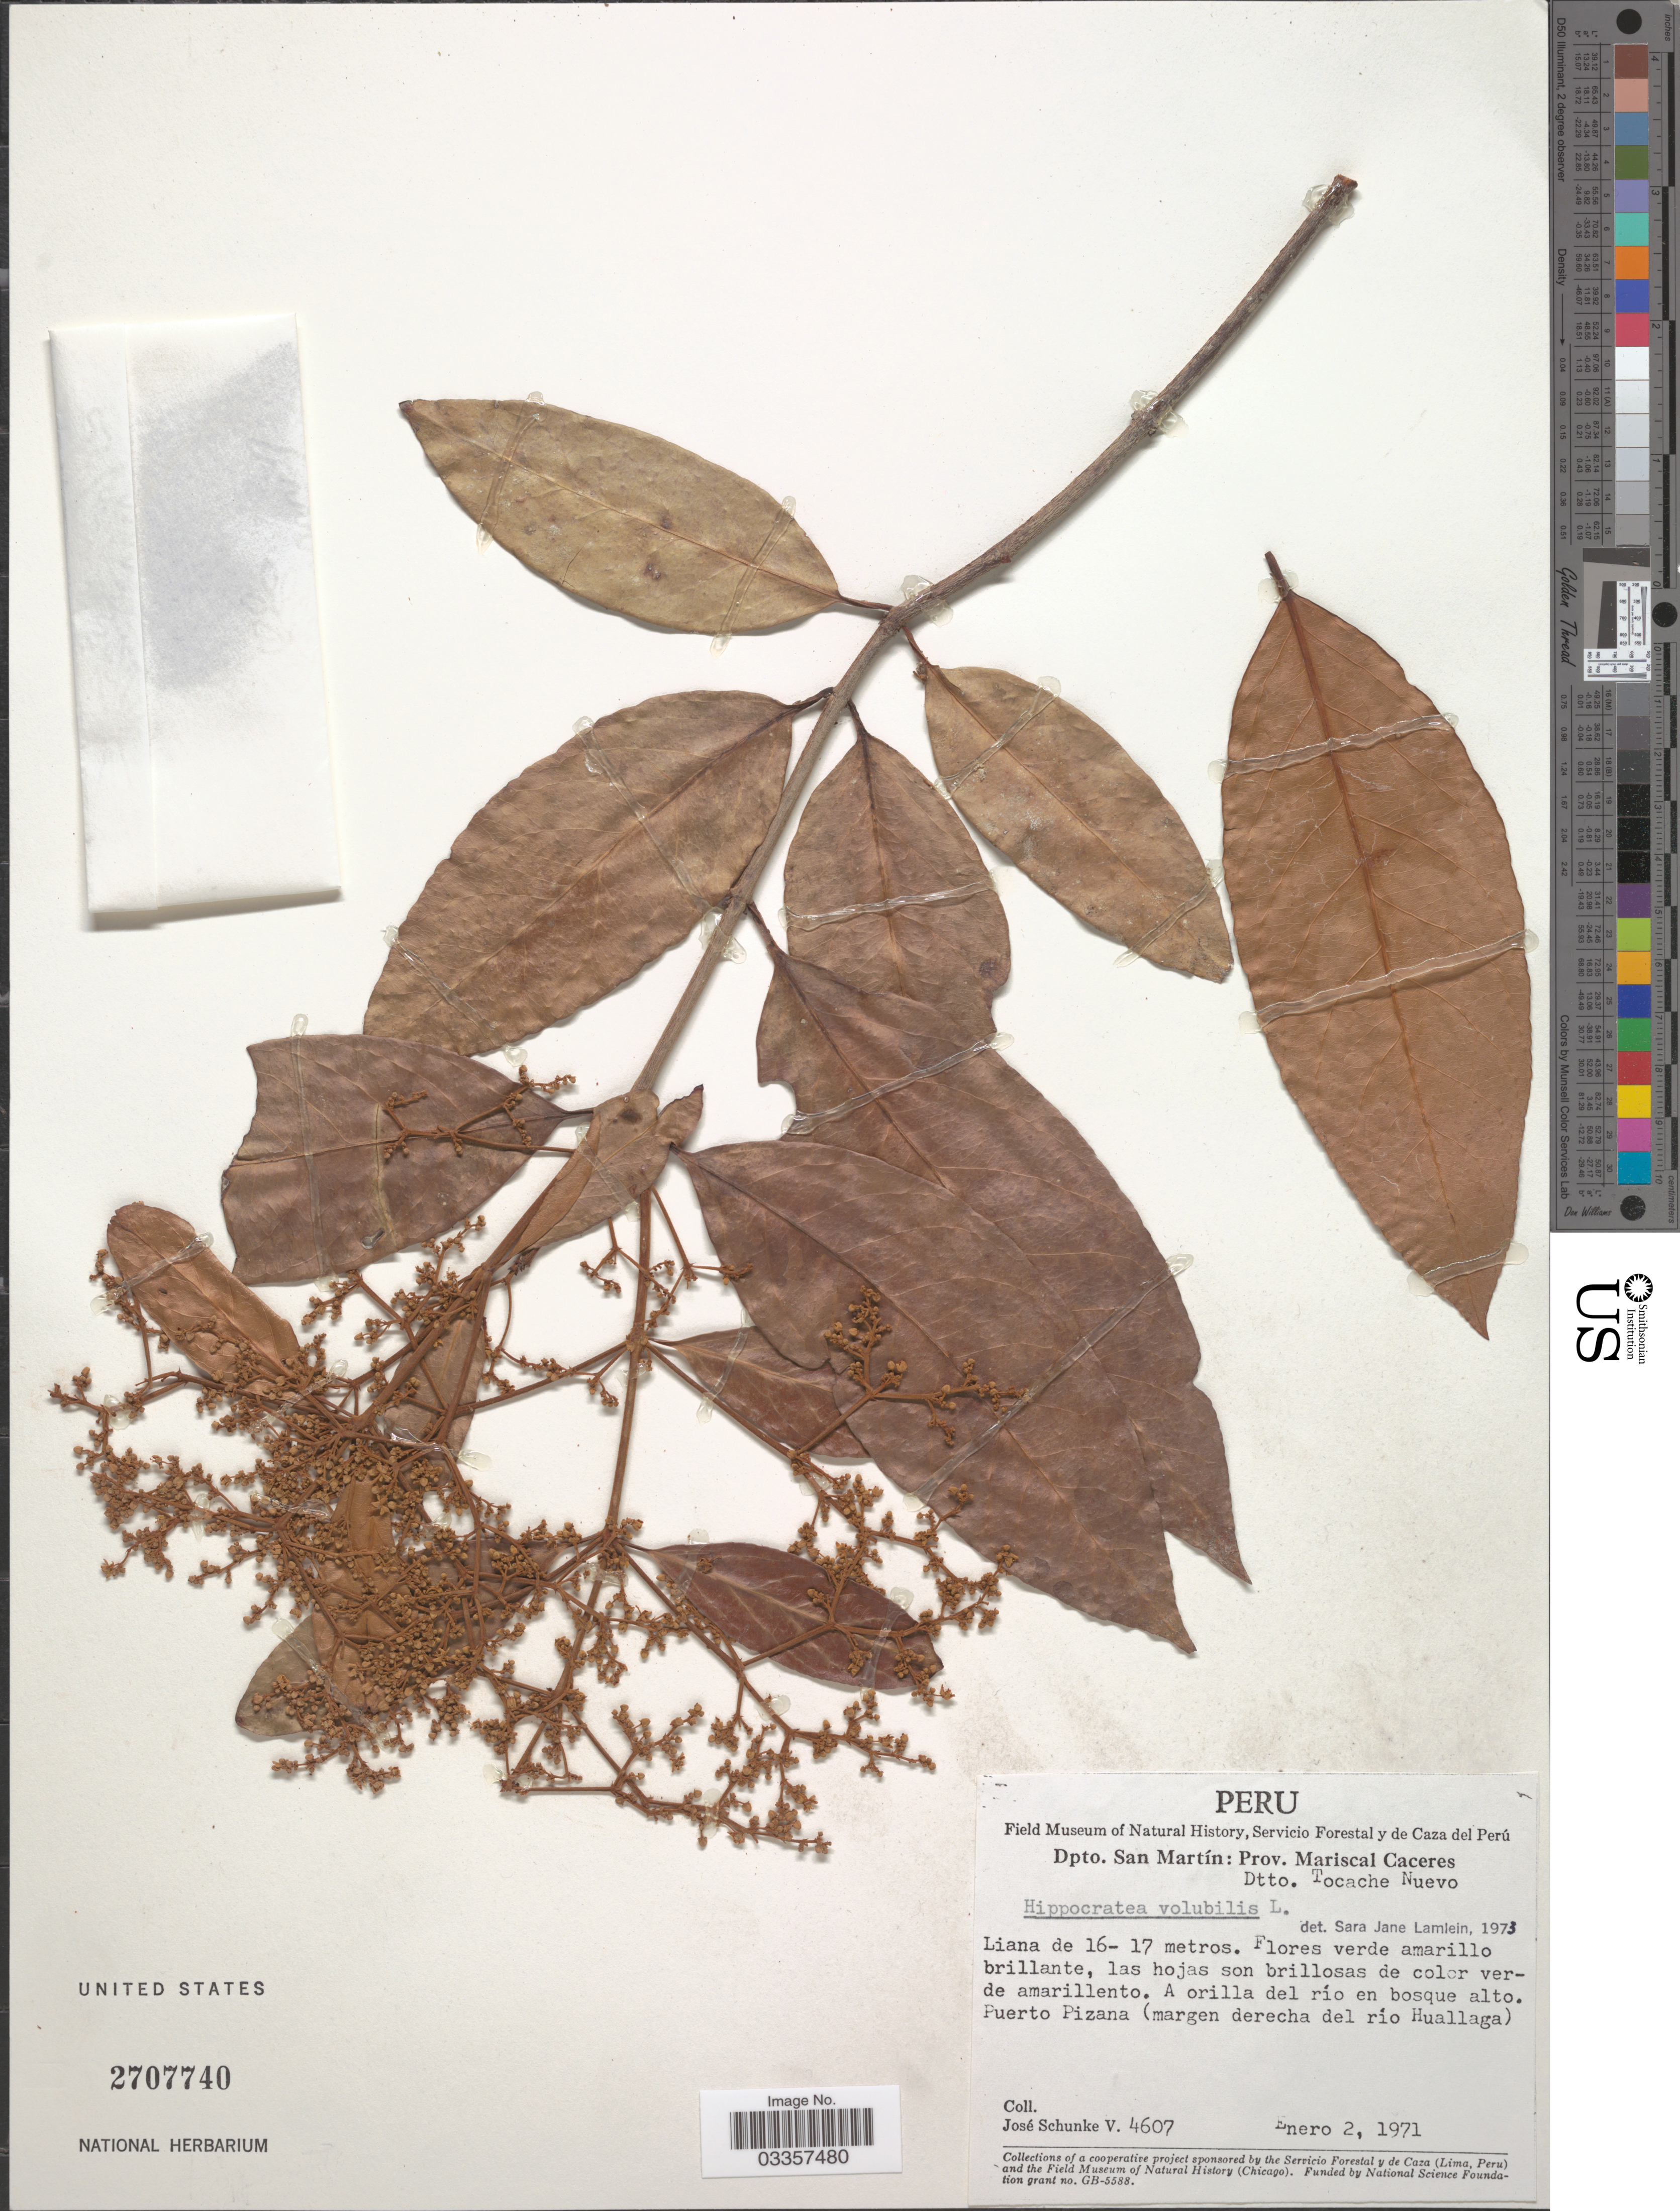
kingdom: Plantae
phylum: Tracheophyta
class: Magnoliopsida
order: Celastrales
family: Celastraceae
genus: Hippocratea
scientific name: Hippocratea volubilis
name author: L.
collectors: J. Schunke Vigo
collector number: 4607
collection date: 1971-01-02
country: Peru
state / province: San Martín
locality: Dpto. San martín: Prov. Mariscal Caceres. Dtto. Tocache Nuevo. Puerto Pizana, (margen derecha del río Huallaga).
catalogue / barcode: US 2707740